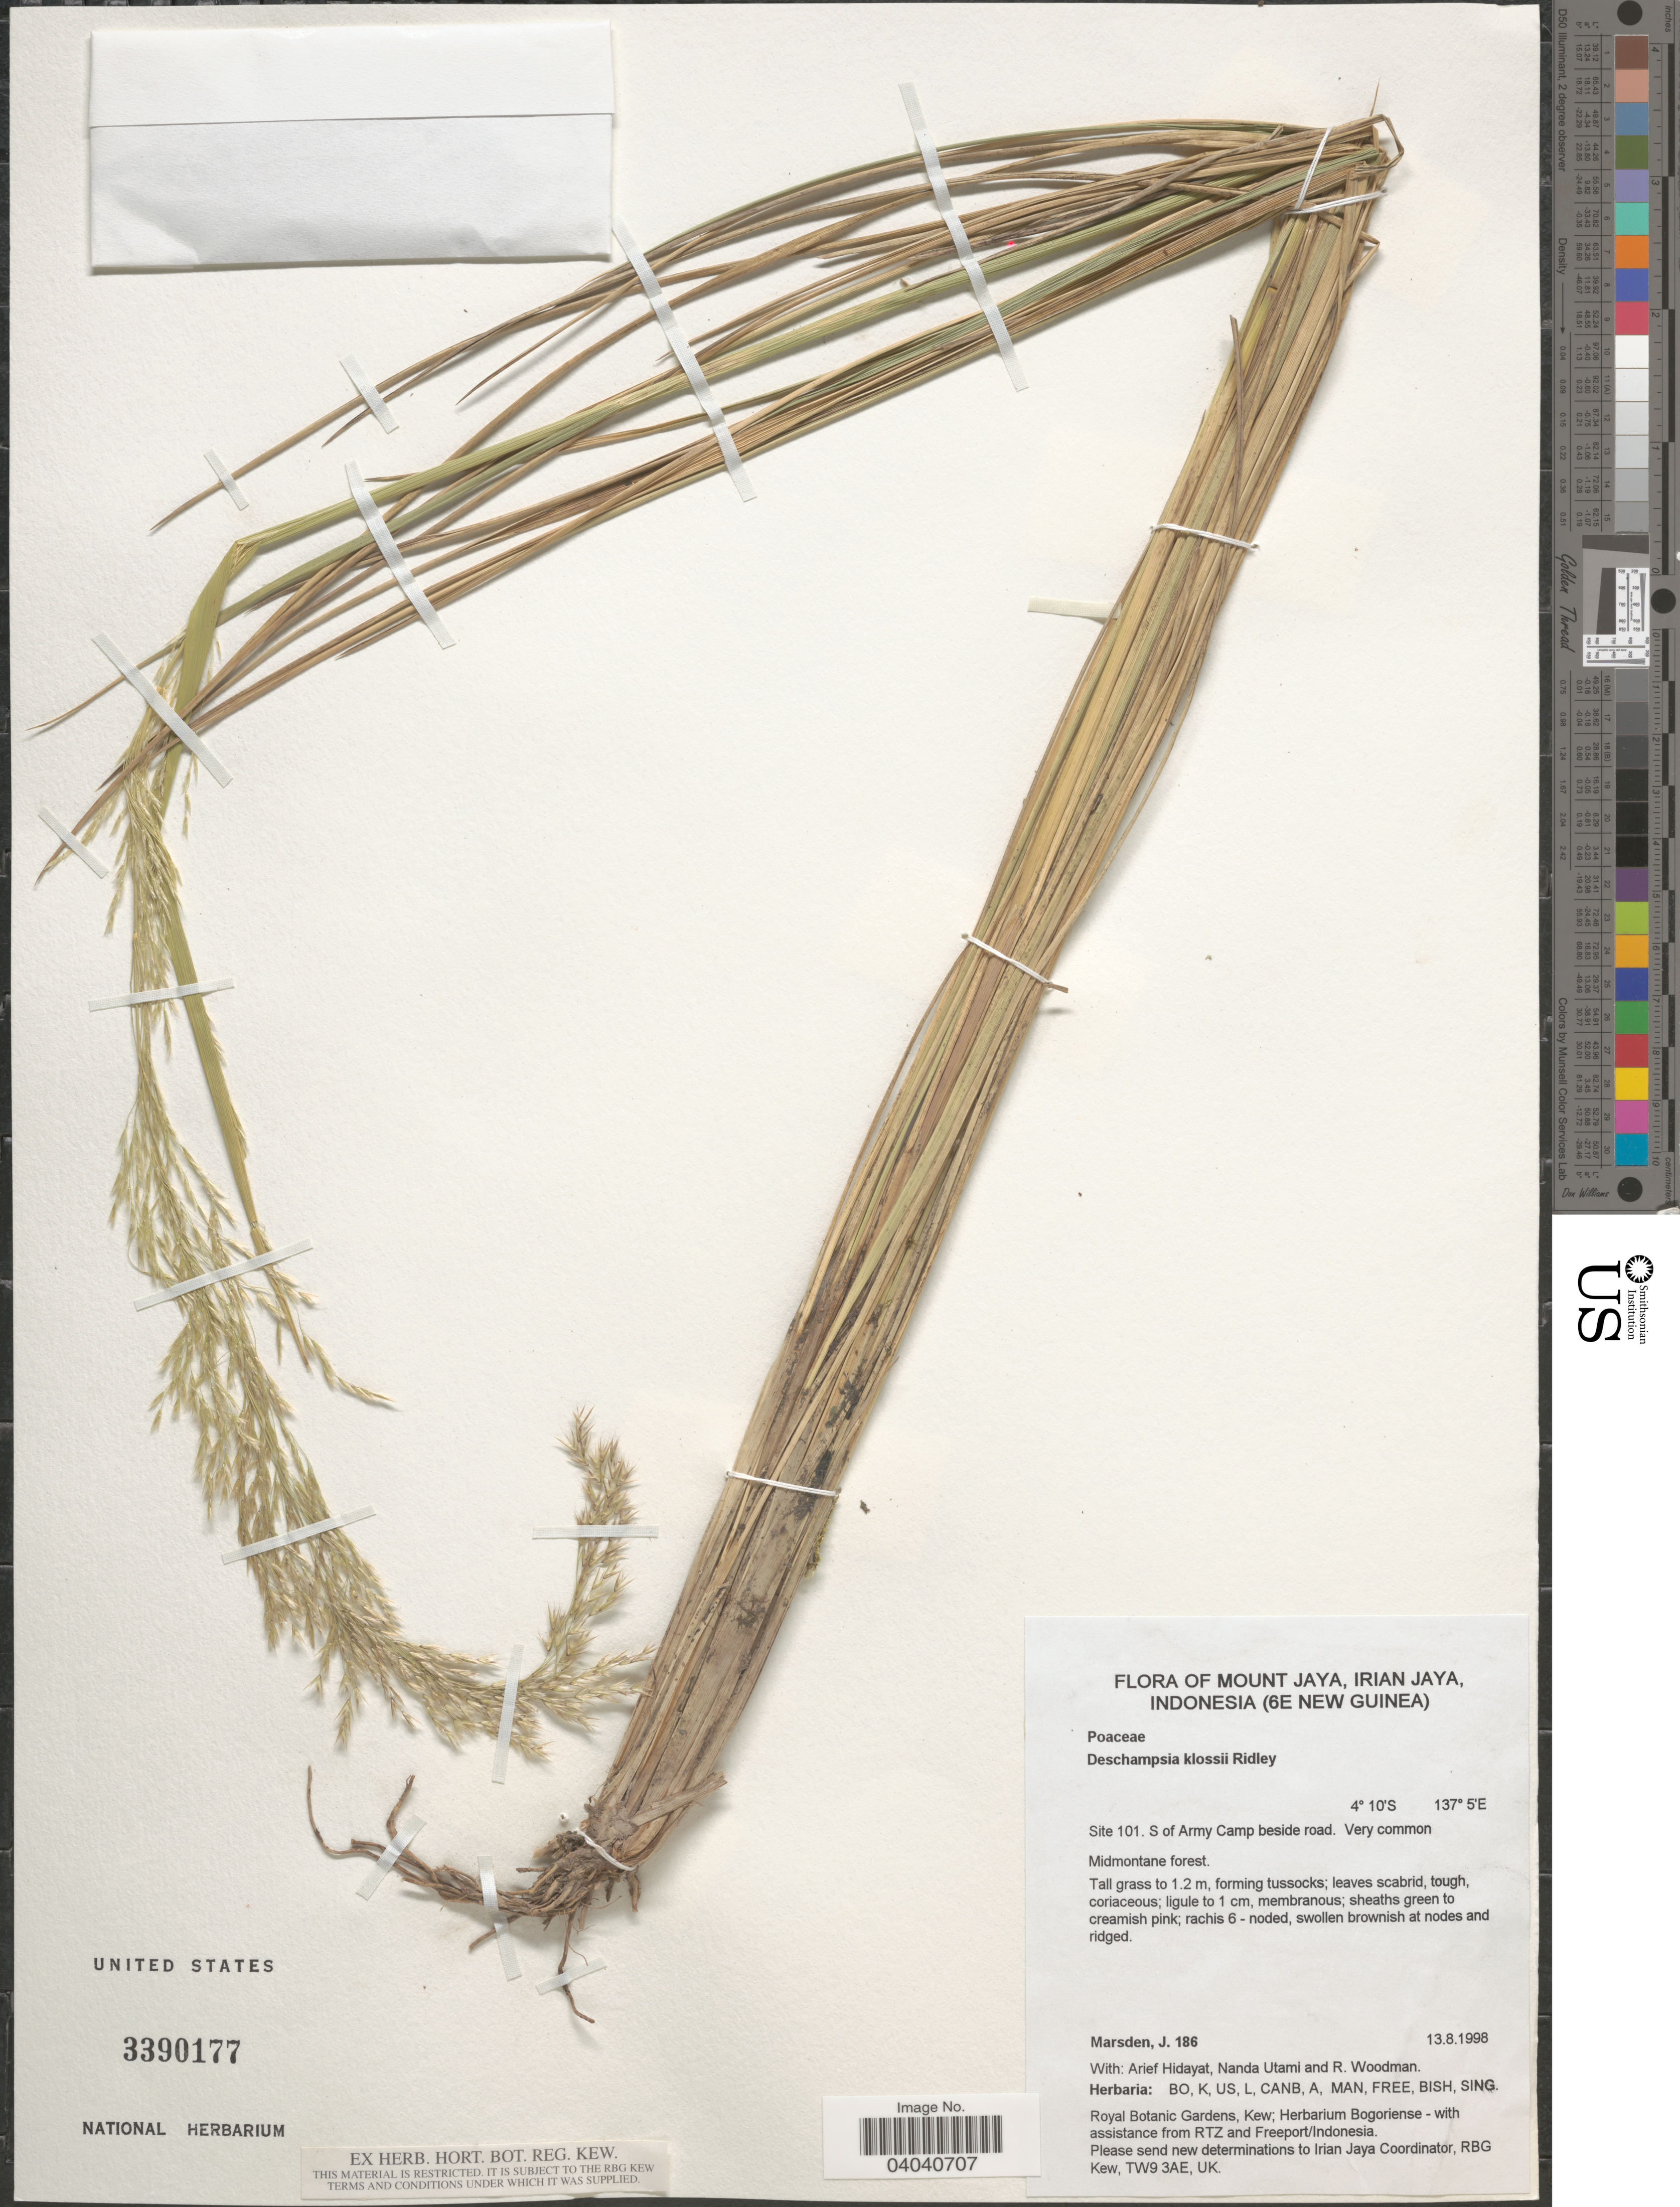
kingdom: Plantae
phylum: Tracheophyta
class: Liliopsida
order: Poales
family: Poaceae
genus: Deschampsia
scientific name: Deschampsia klossii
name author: Ridl.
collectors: J. Marsden, A. Hidayat, N. Utami & R. Woodman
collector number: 186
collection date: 1998-08-13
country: Indonesia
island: New Guinea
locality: Mount Jaya, Irian Jaya, Indonesia (6e New Guinea). Site 101. S of Army Camp beside road. Midmontane forest.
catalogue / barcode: US 3390177